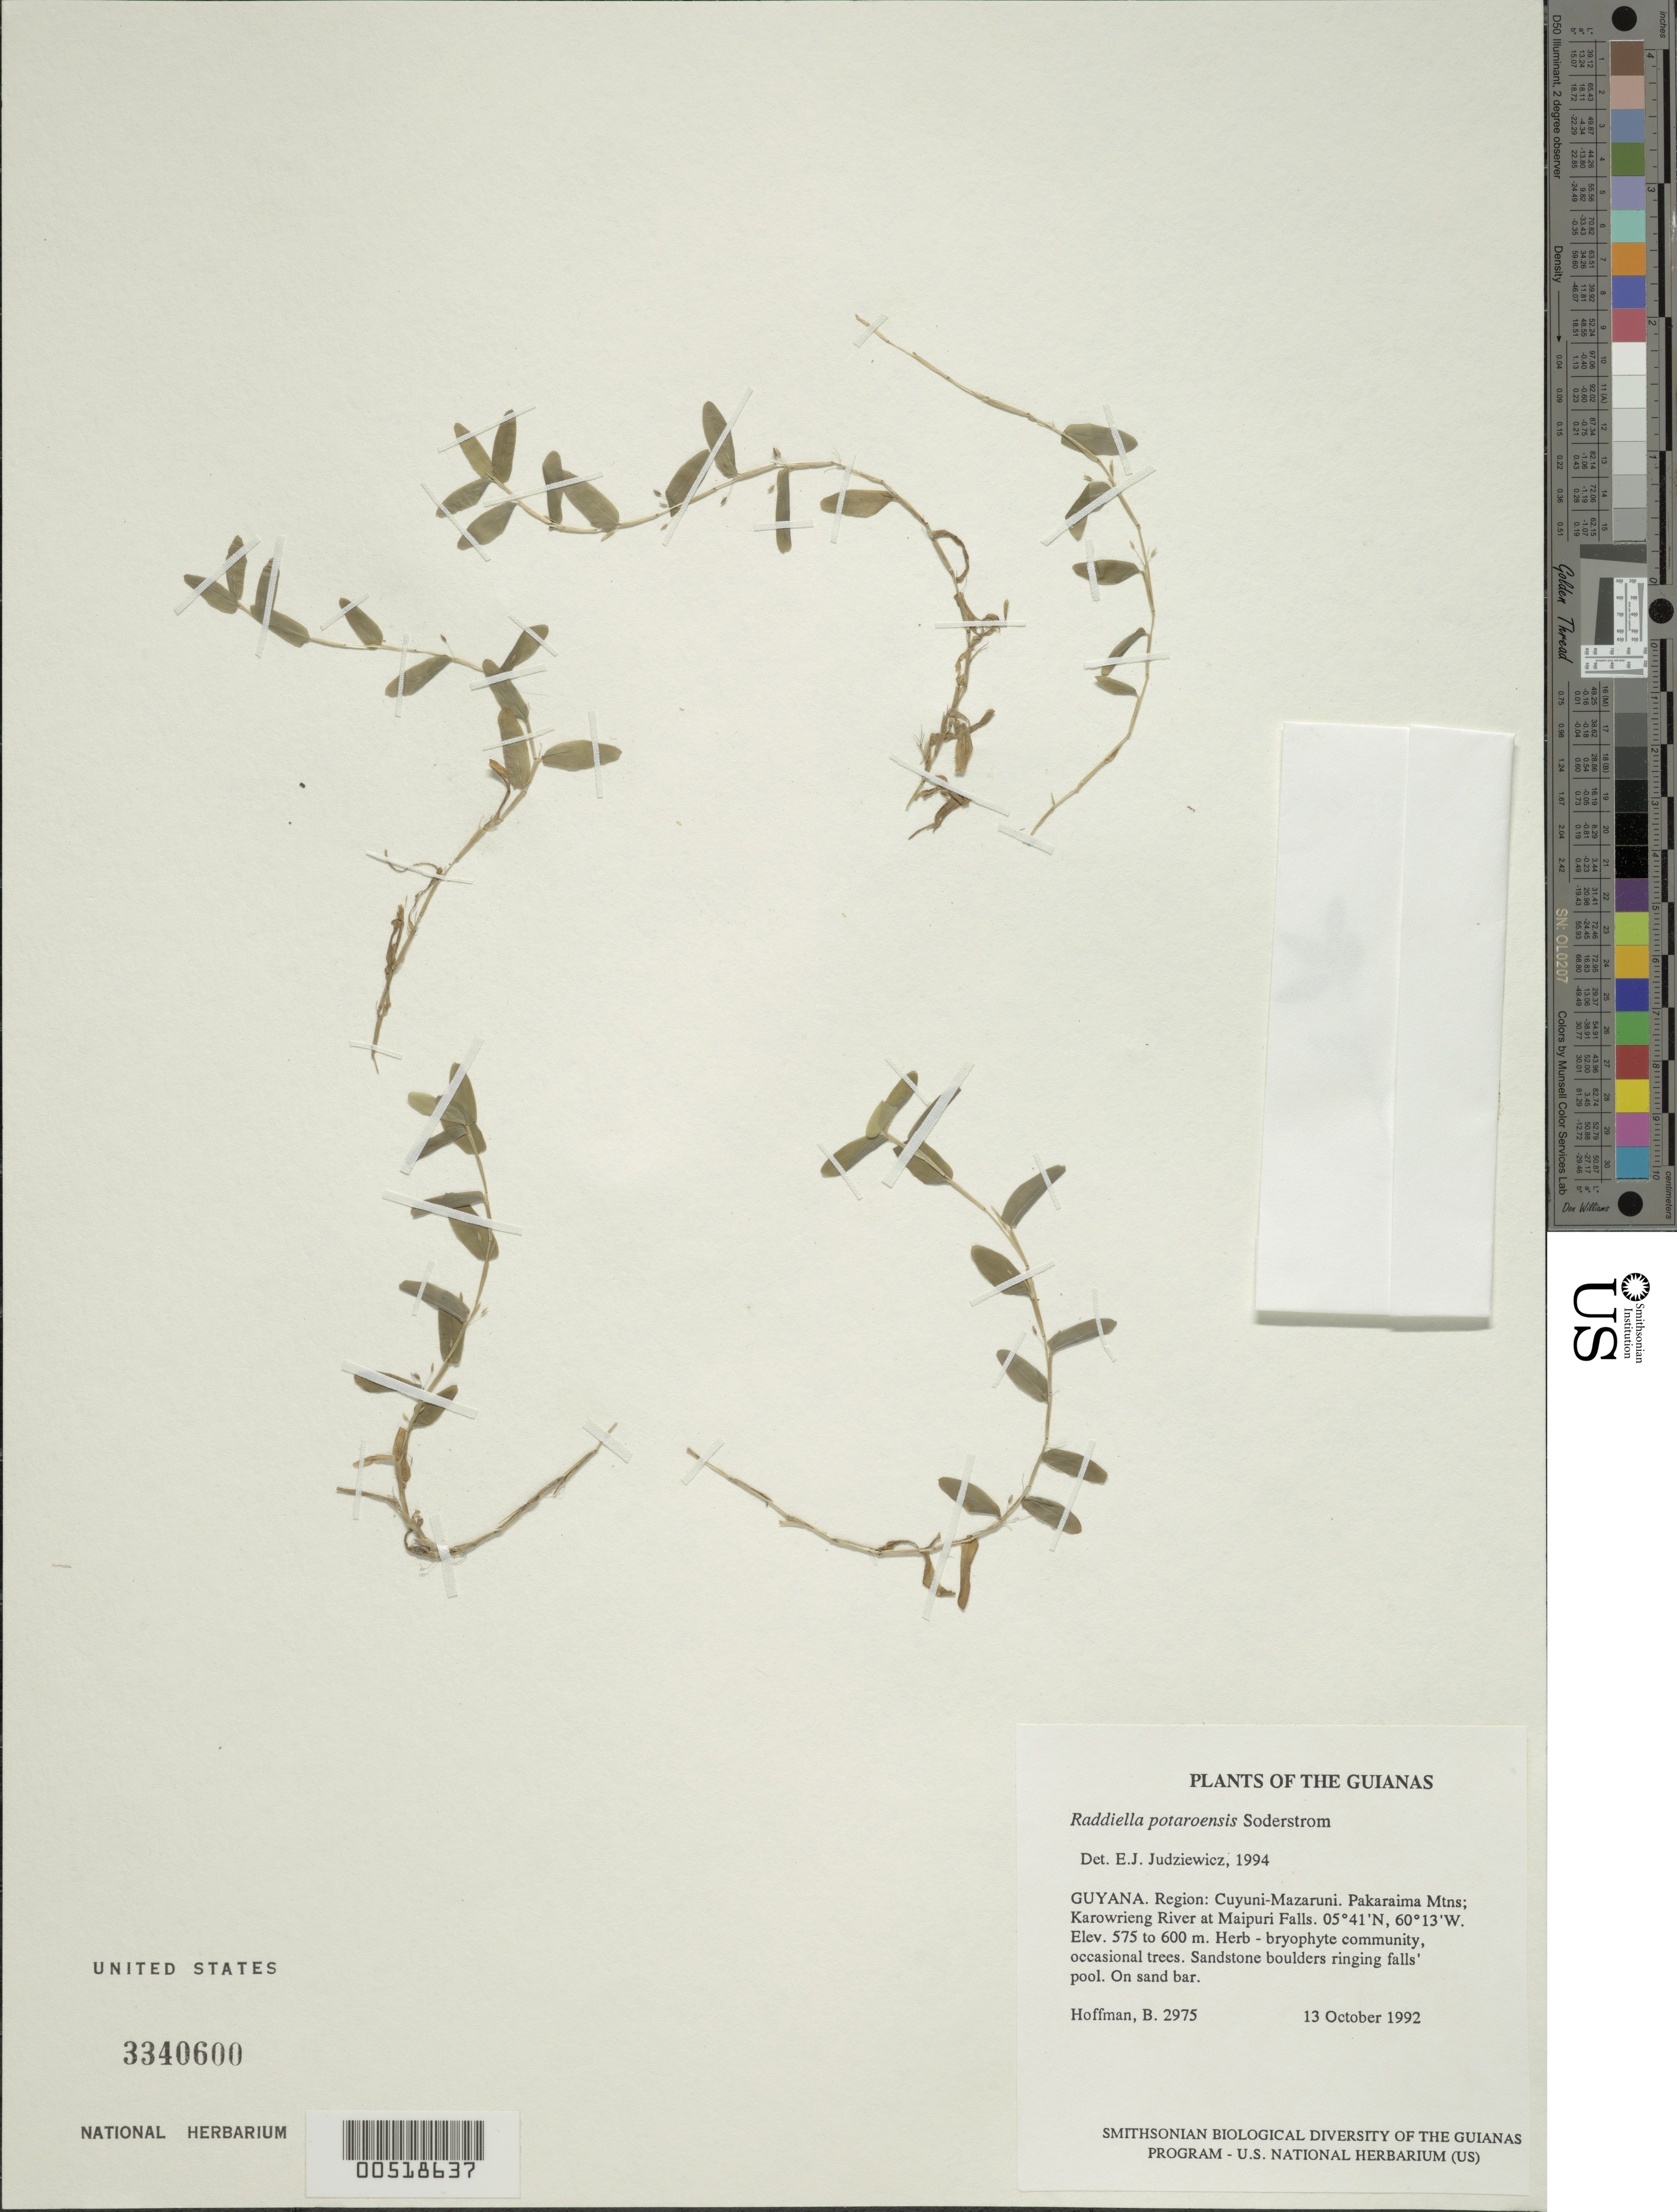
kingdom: Plantae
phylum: Tracheophyta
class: Liliopsida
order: Poales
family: Poaceae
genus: Raddiella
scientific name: Raddiella potaroensis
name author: Soderstr.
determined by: Judziewicz, E. J.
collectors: B. Hoffman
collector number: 2975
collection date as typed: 13 October 1992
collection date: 1992-10-13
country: Guyana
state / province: Cuyuni-Mazaruni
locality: Pakaraima Mountains; Karowrieng River, at Maipuri Falls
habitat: Herb - bryophyte community, occasional trees. Sandstone boulders ringing falls' pool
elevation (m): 575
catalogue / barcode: US 3340600